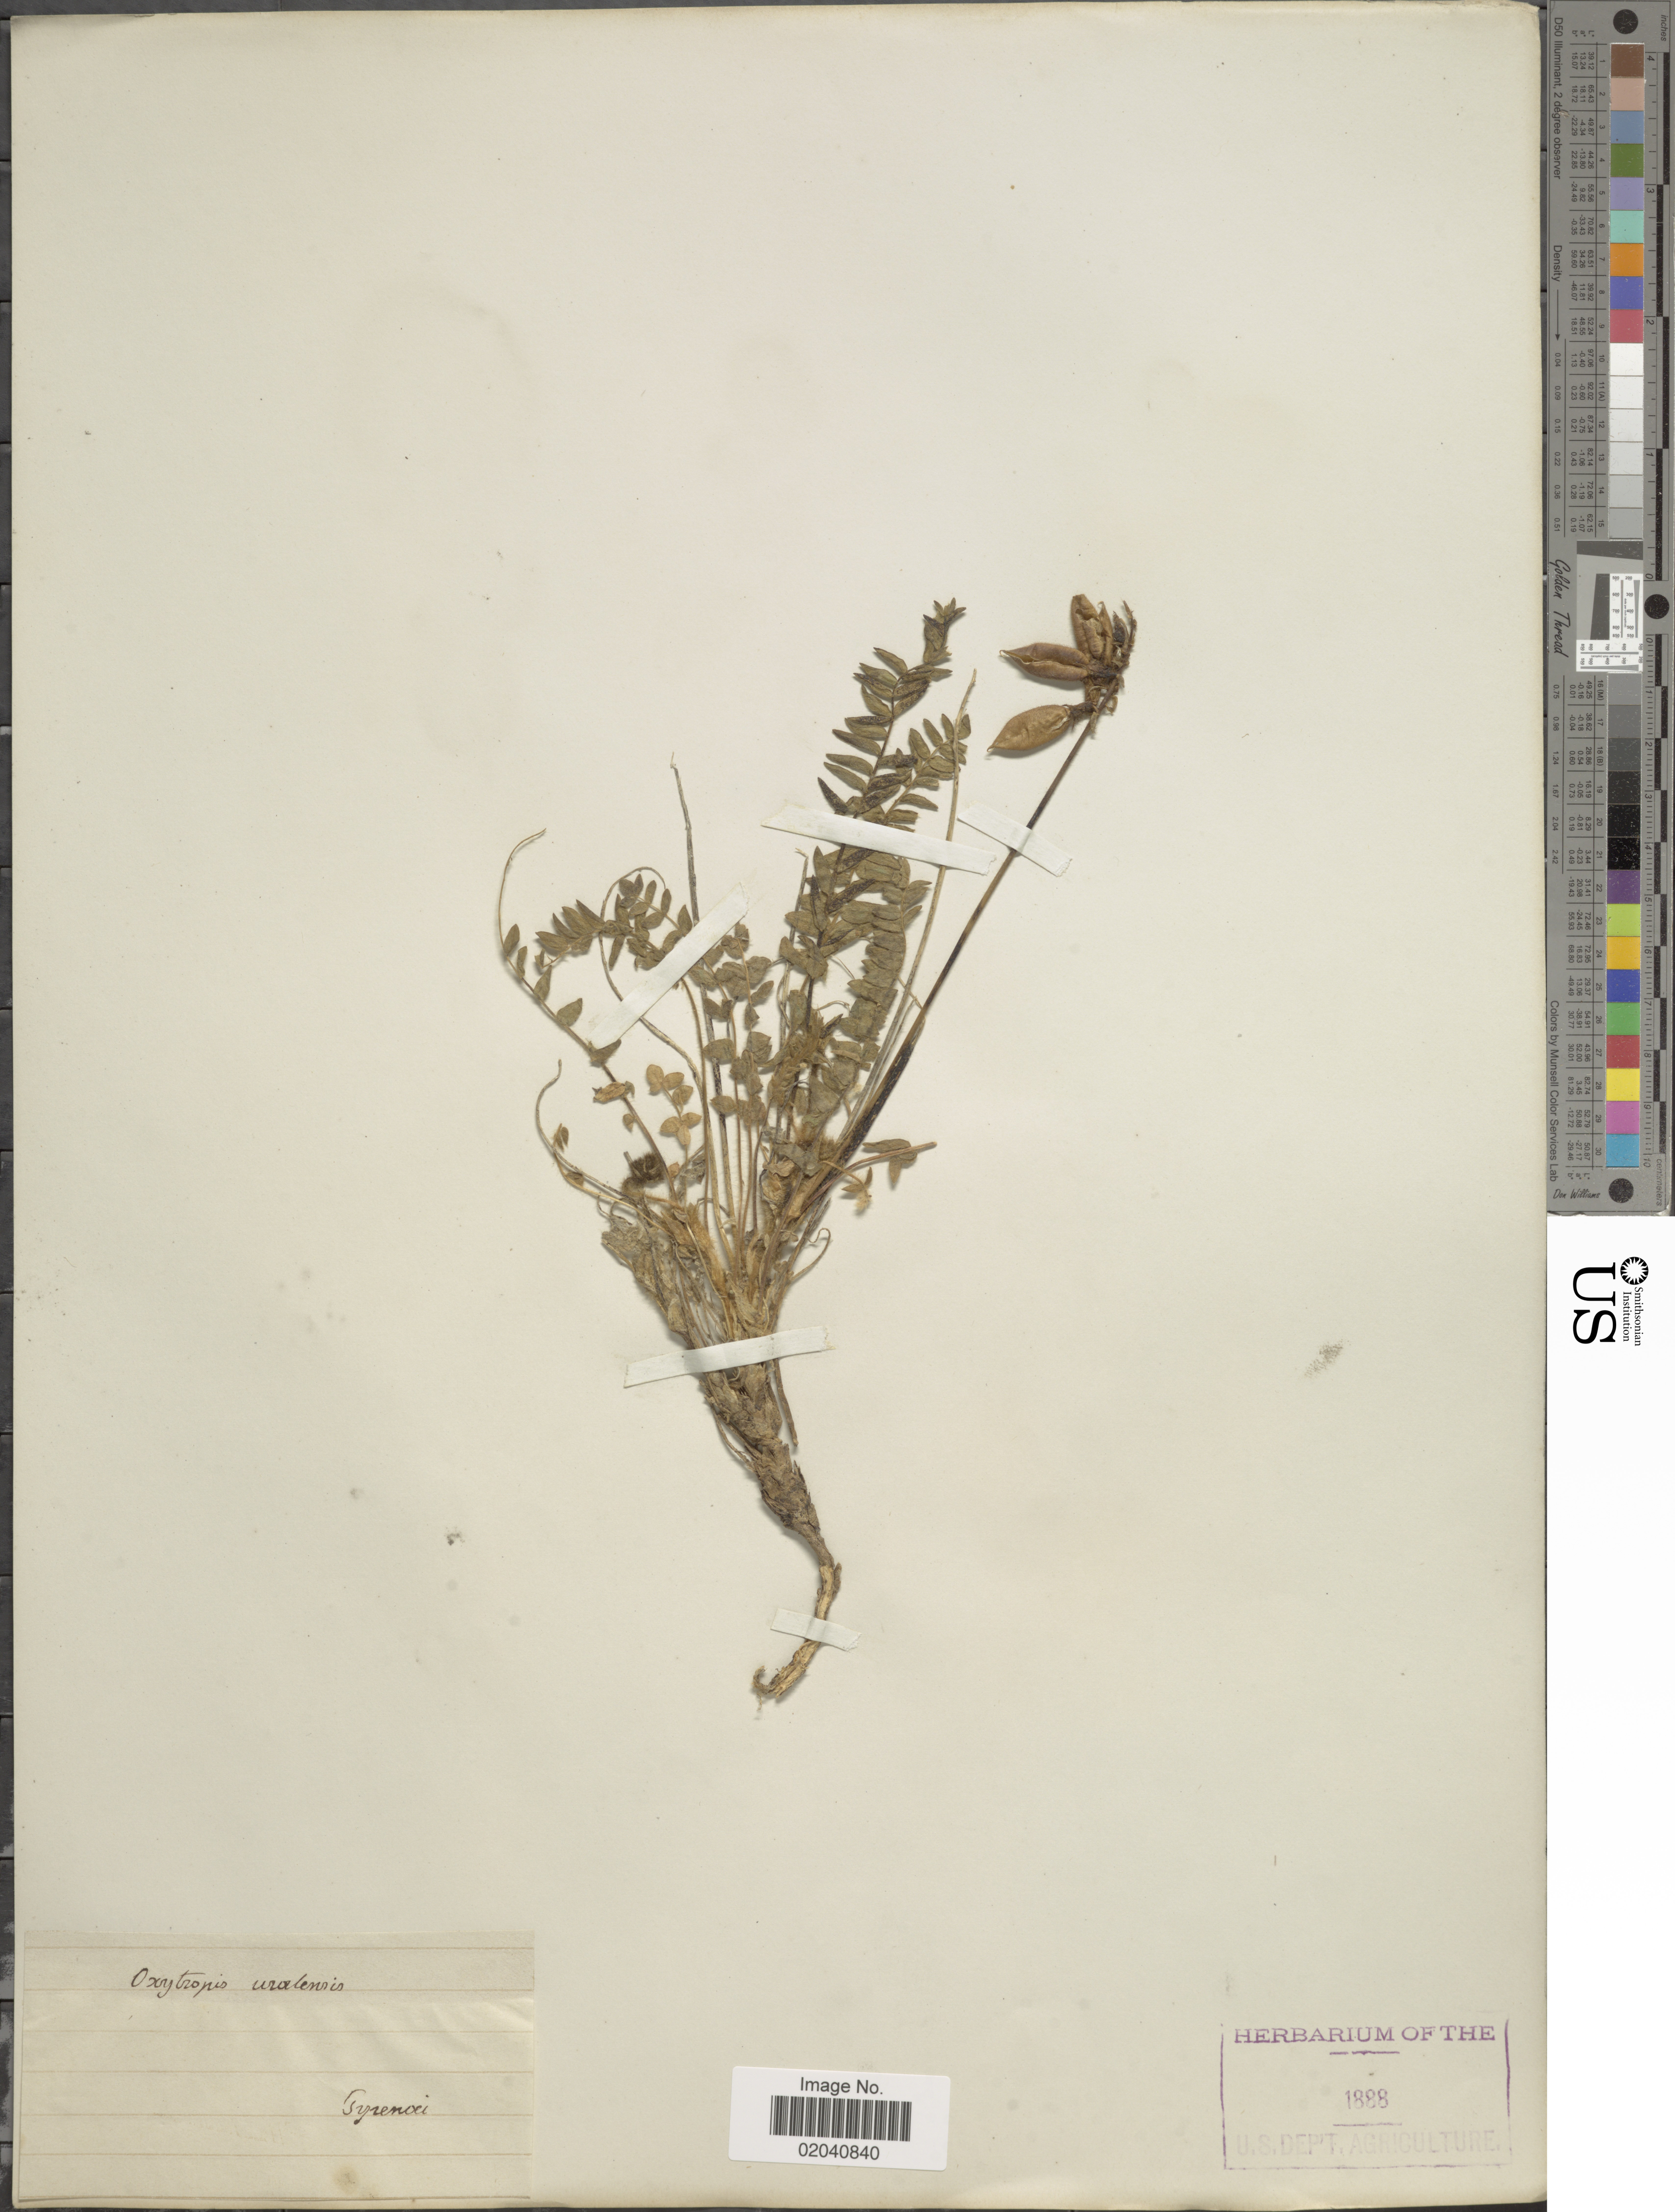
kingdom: Plantae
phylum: Tracheophyta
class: Magnoliopsida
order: Fabales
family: Fabaceae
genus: Oxytropis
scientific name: Oxytropis uralensis var. pumila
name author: Ledeb.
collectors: Facchini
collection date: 1888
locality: Tyremoei